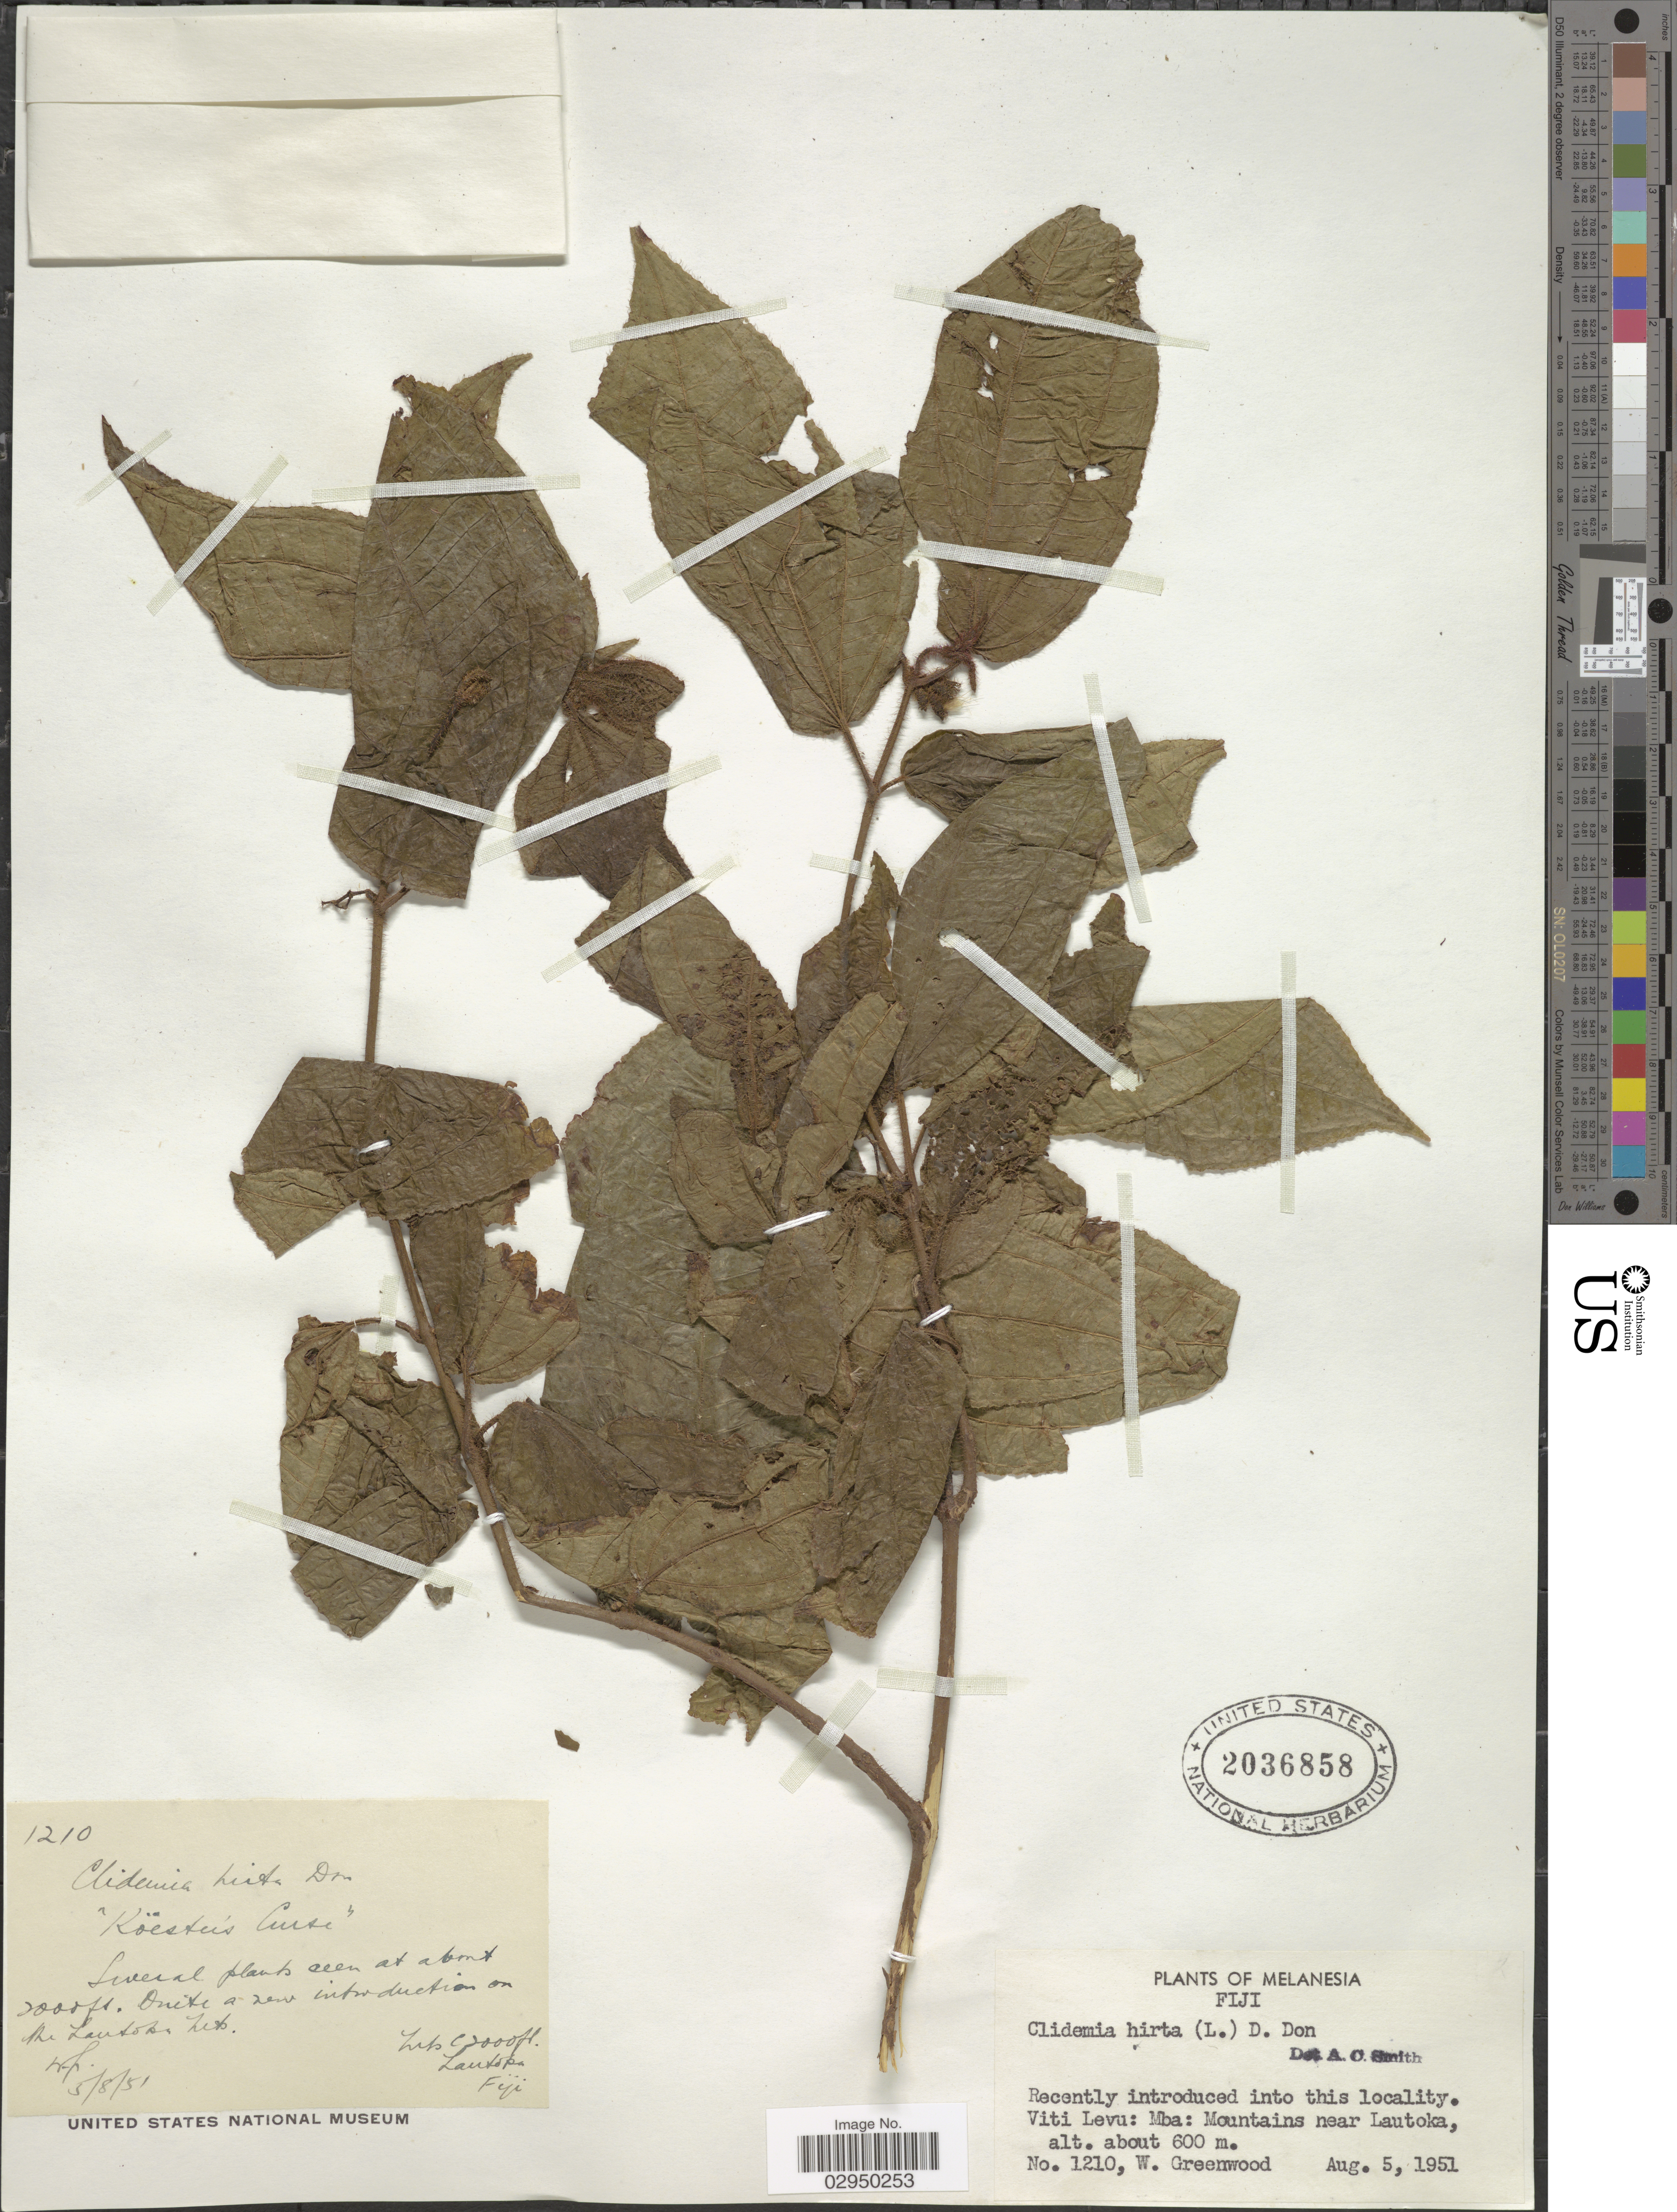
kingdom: Plantae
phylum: Tracheophyta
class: Magnoliopsida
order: Myrtales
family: Melastomataceae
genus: Miconia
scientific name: Miconia crenata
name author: (Vahl) Michelang.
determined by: Wagner, W. L., (BOT), Smithsonian Institution - National Museum of Natural History (UNITED STATES)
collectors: W. Greenwood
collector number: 1210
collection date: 1951-08-05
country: Fiji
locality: Melanesia. Viti Levu: Mba: Mountains near Lautoka.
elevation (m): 600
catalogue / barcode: US 2036858